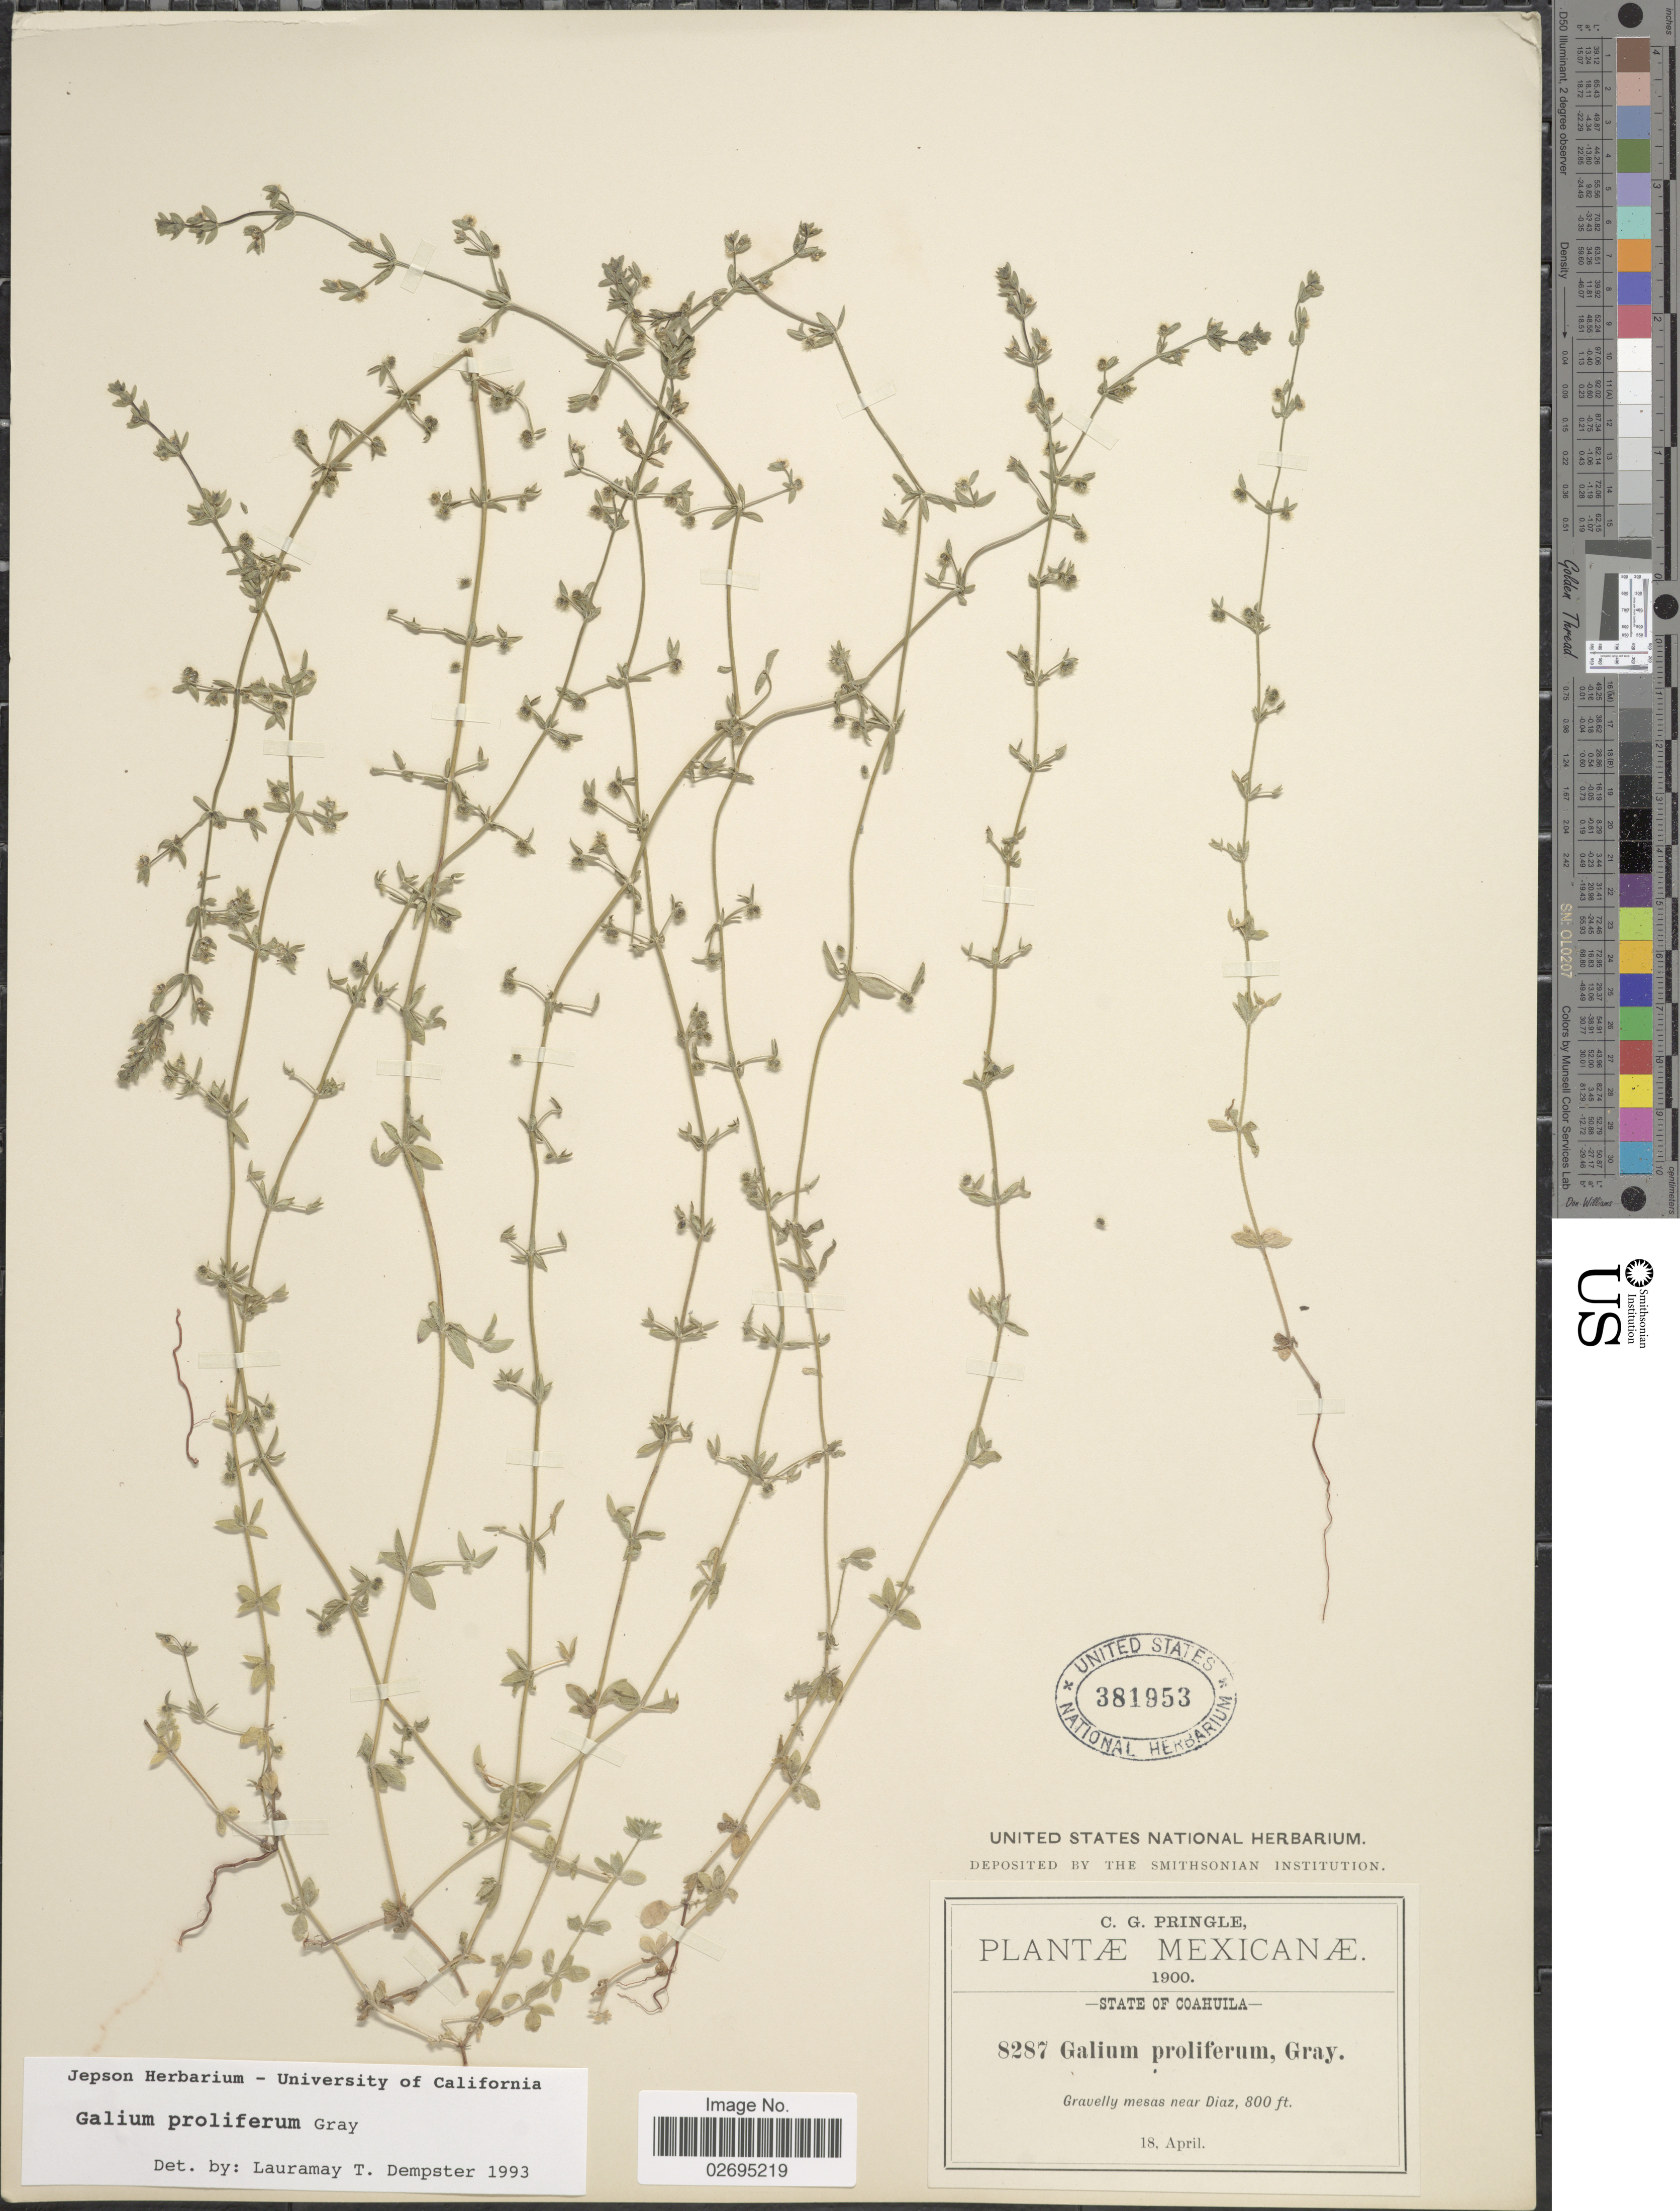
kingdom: Plantae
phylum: Tracheophyta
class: Magnoliopsida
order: Gentianales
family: Rubiaceae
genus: Galium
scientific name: Galium proliferum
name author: A. Gray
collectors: C. G. Pringle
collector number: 8287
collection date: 1900-04-18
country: Mexico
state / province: Coahuila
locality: Near Diaz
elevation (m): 244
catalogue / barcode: US 381953